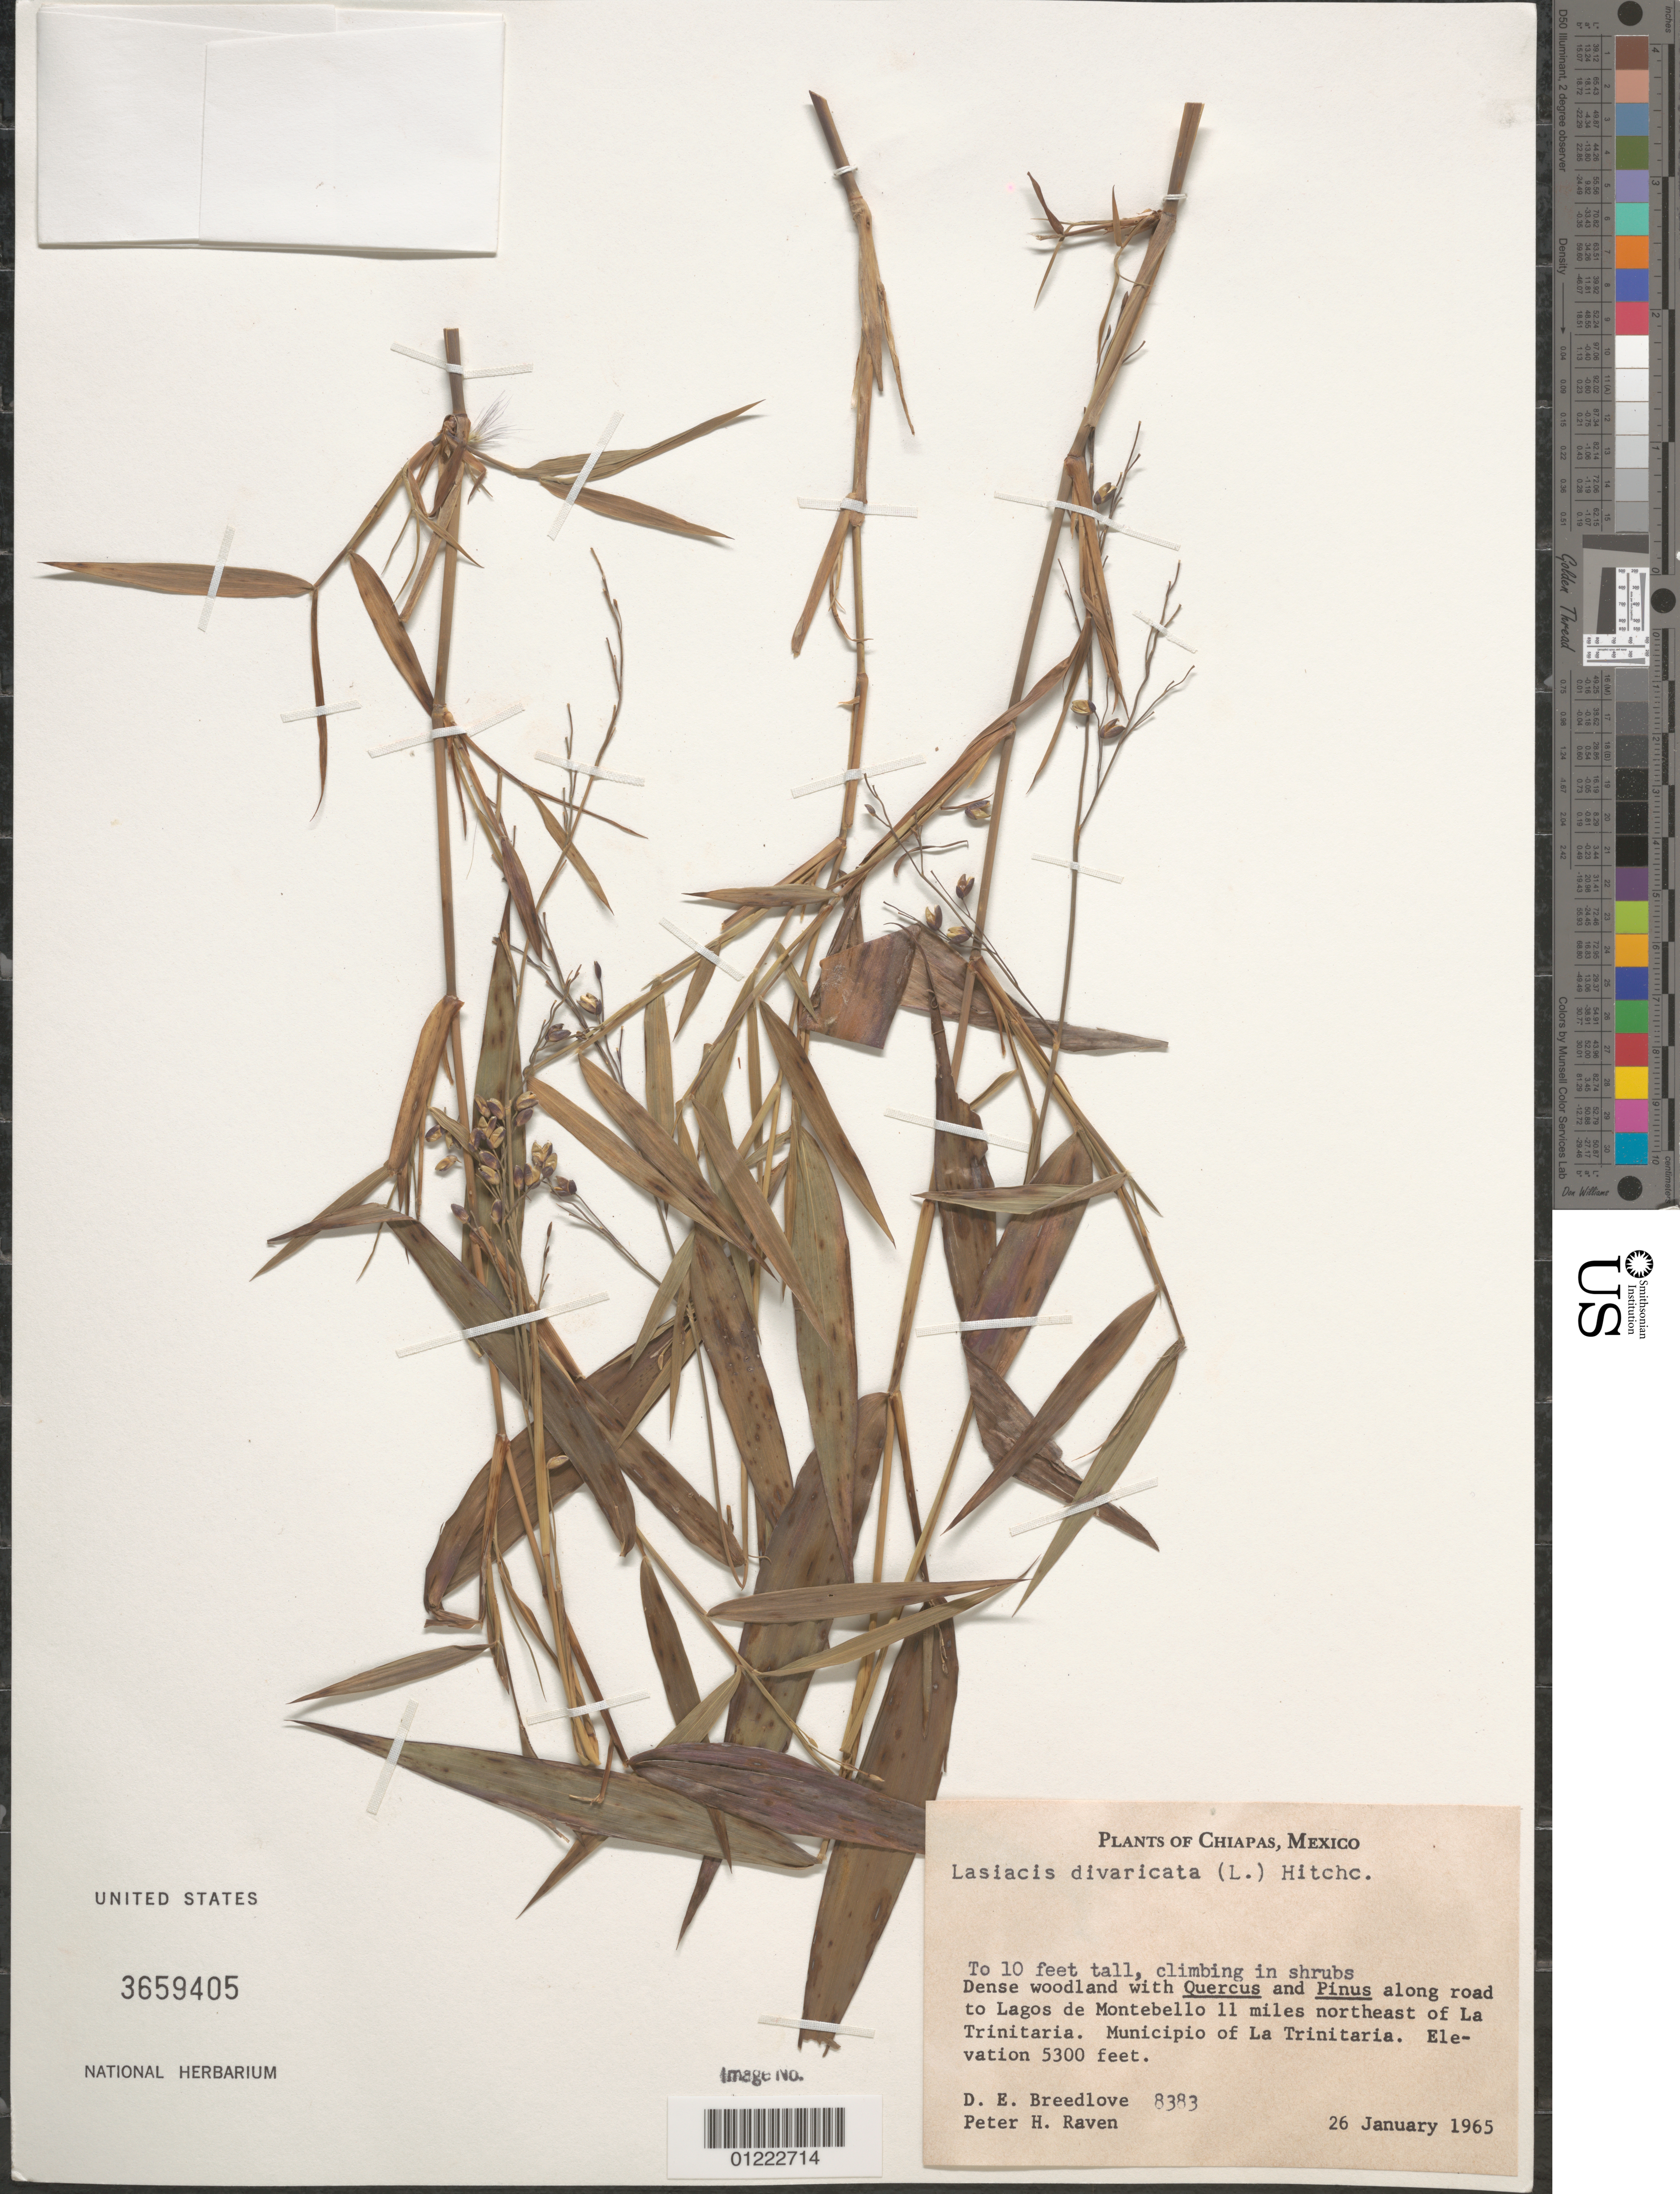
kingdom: Plantae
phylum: Tracheophyta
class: Liliopsida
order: Poales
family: Poaceae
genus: Lasiacis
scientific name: Lasiacis divaricata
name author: (L.) Hitchc.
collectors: D. E. Breedlove & P. H. Raven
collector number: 8383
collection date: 1965-01-25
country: Mexico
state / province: Chiapas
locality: Along road to Lagos de Montebello 11 miles northeast of La Trinitaria. Municipio of La Trinitaria.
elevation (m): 1615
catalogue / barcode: US 3659405